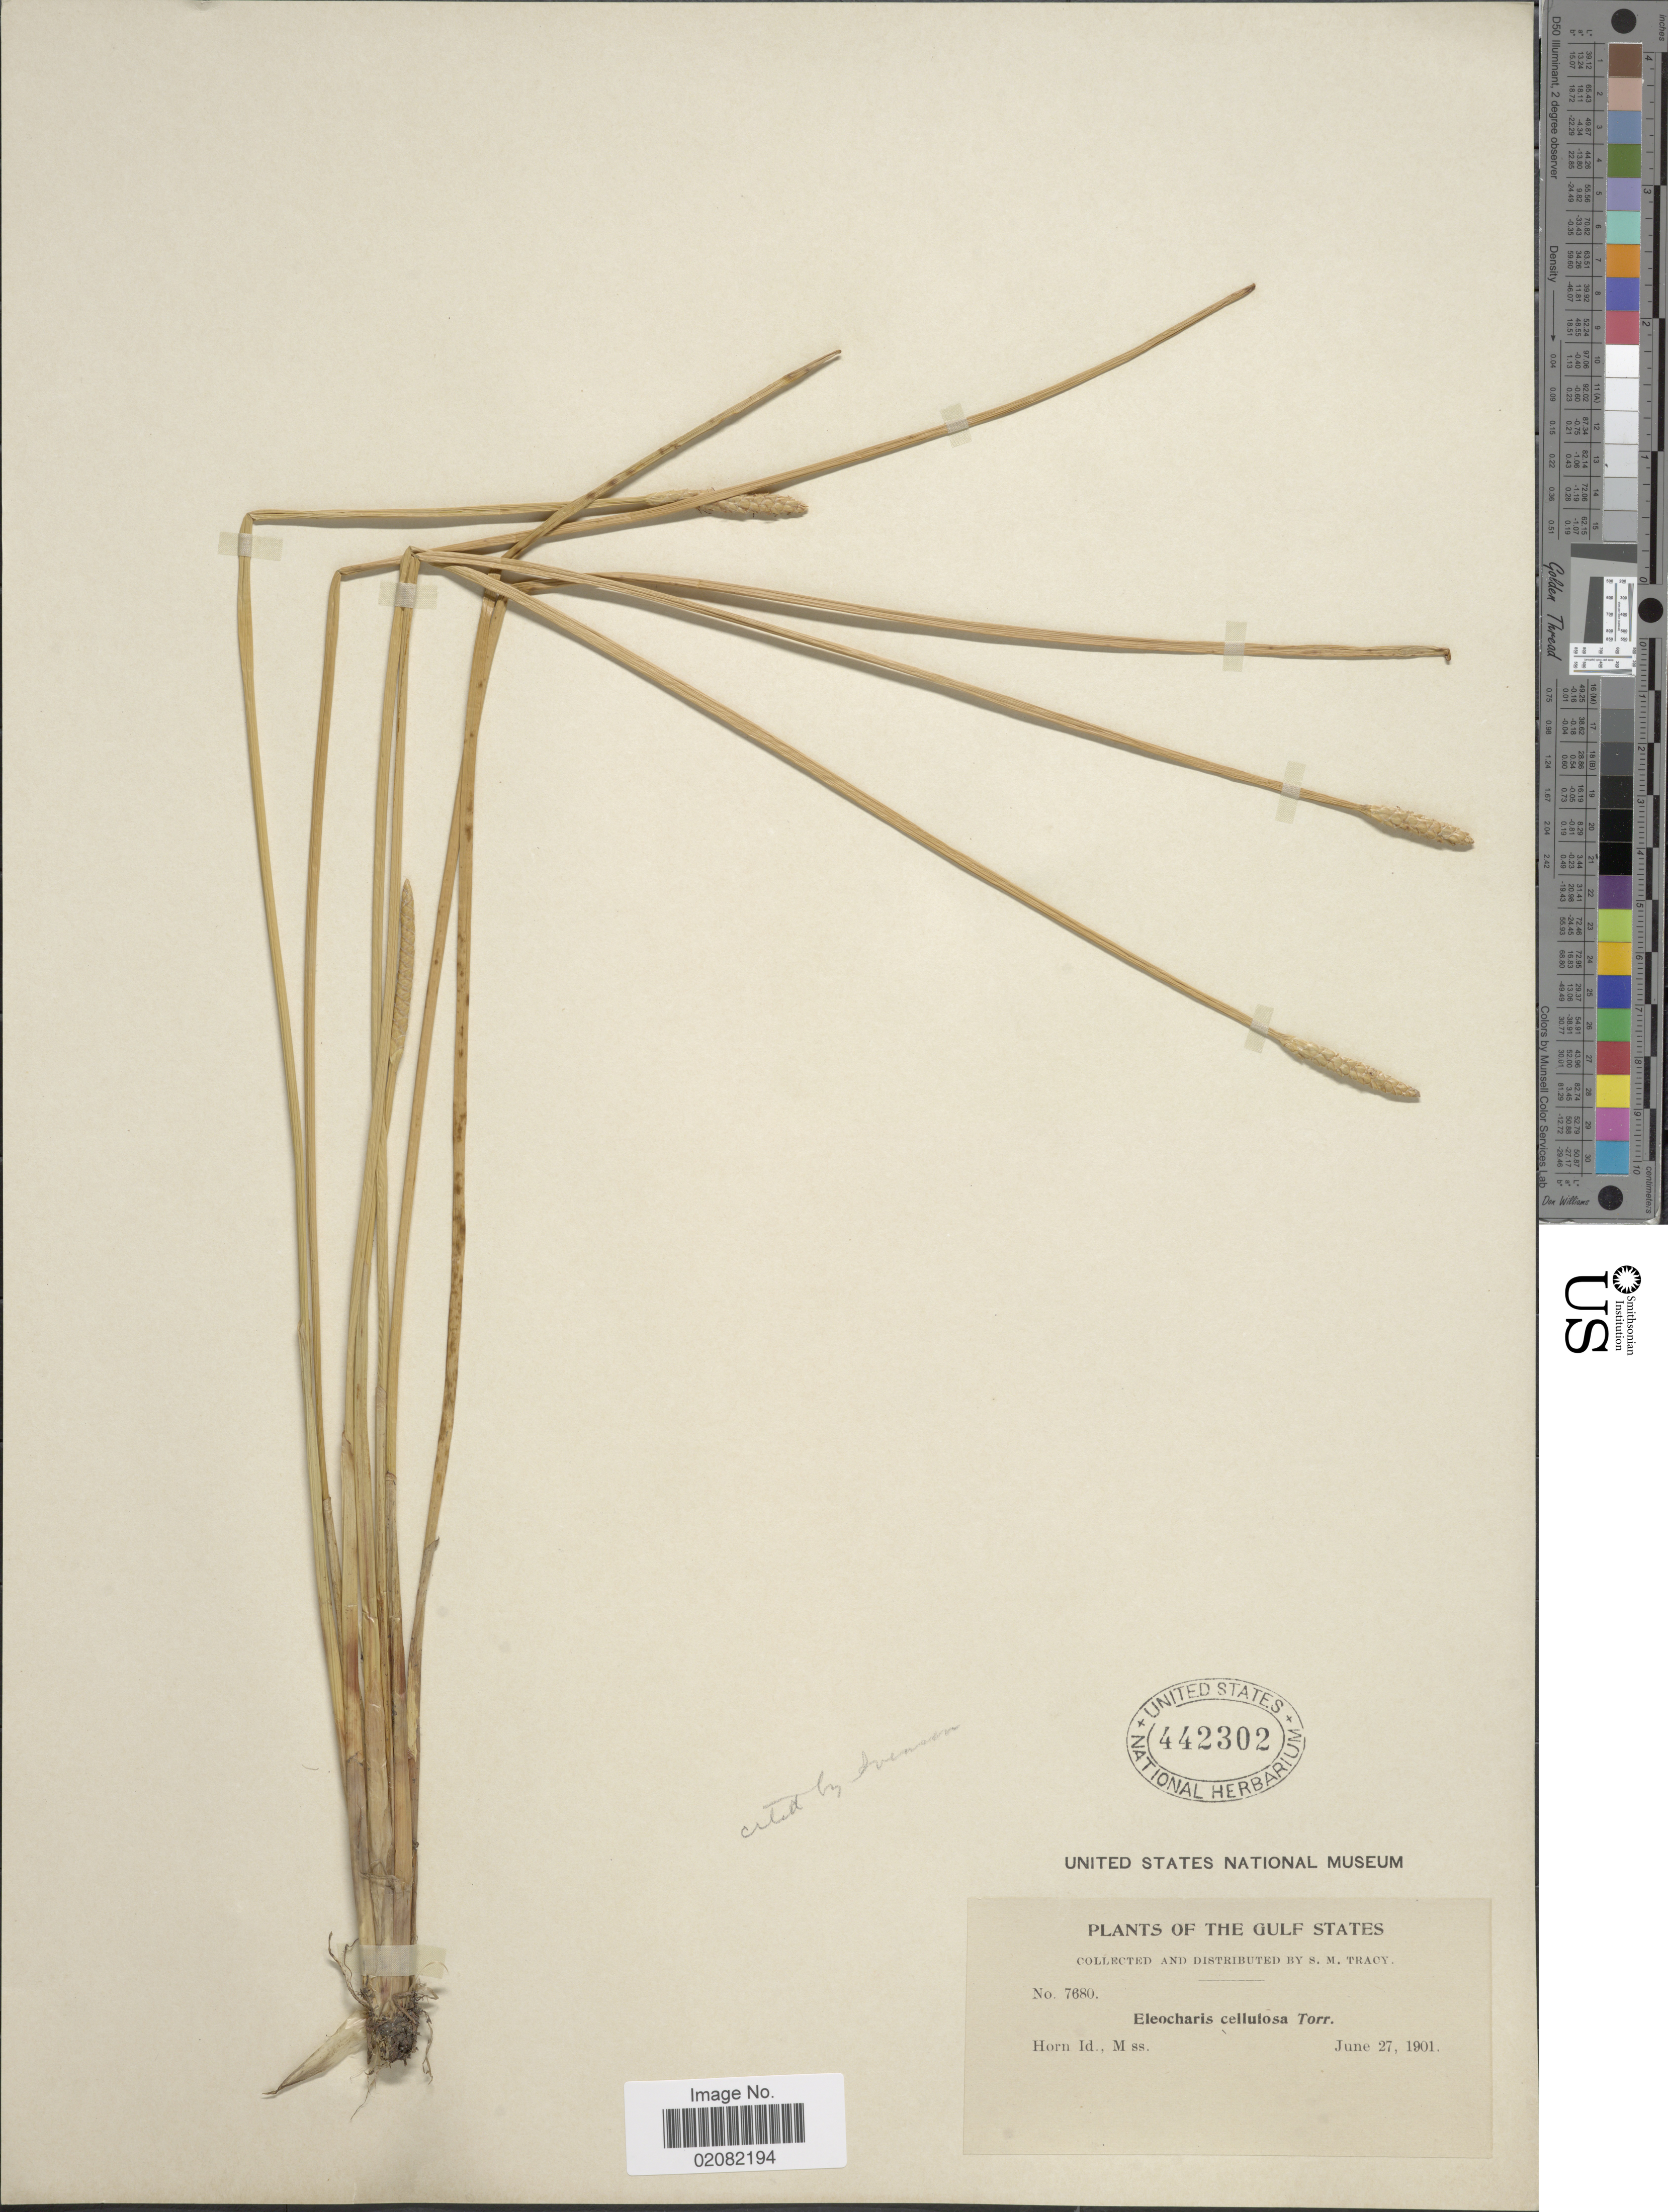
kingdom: Plantae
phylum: Tracheophyta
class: Liliopsida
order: Poales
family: Cyperaceae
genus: Eleocharis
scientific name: Eleocharis cellulosa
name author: Torr.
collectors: S. M. Tracy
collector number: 7680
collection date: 1901-06-27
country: United States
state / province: Mississippi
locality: The Gulf States, Horn Id.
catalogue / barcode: US 442302